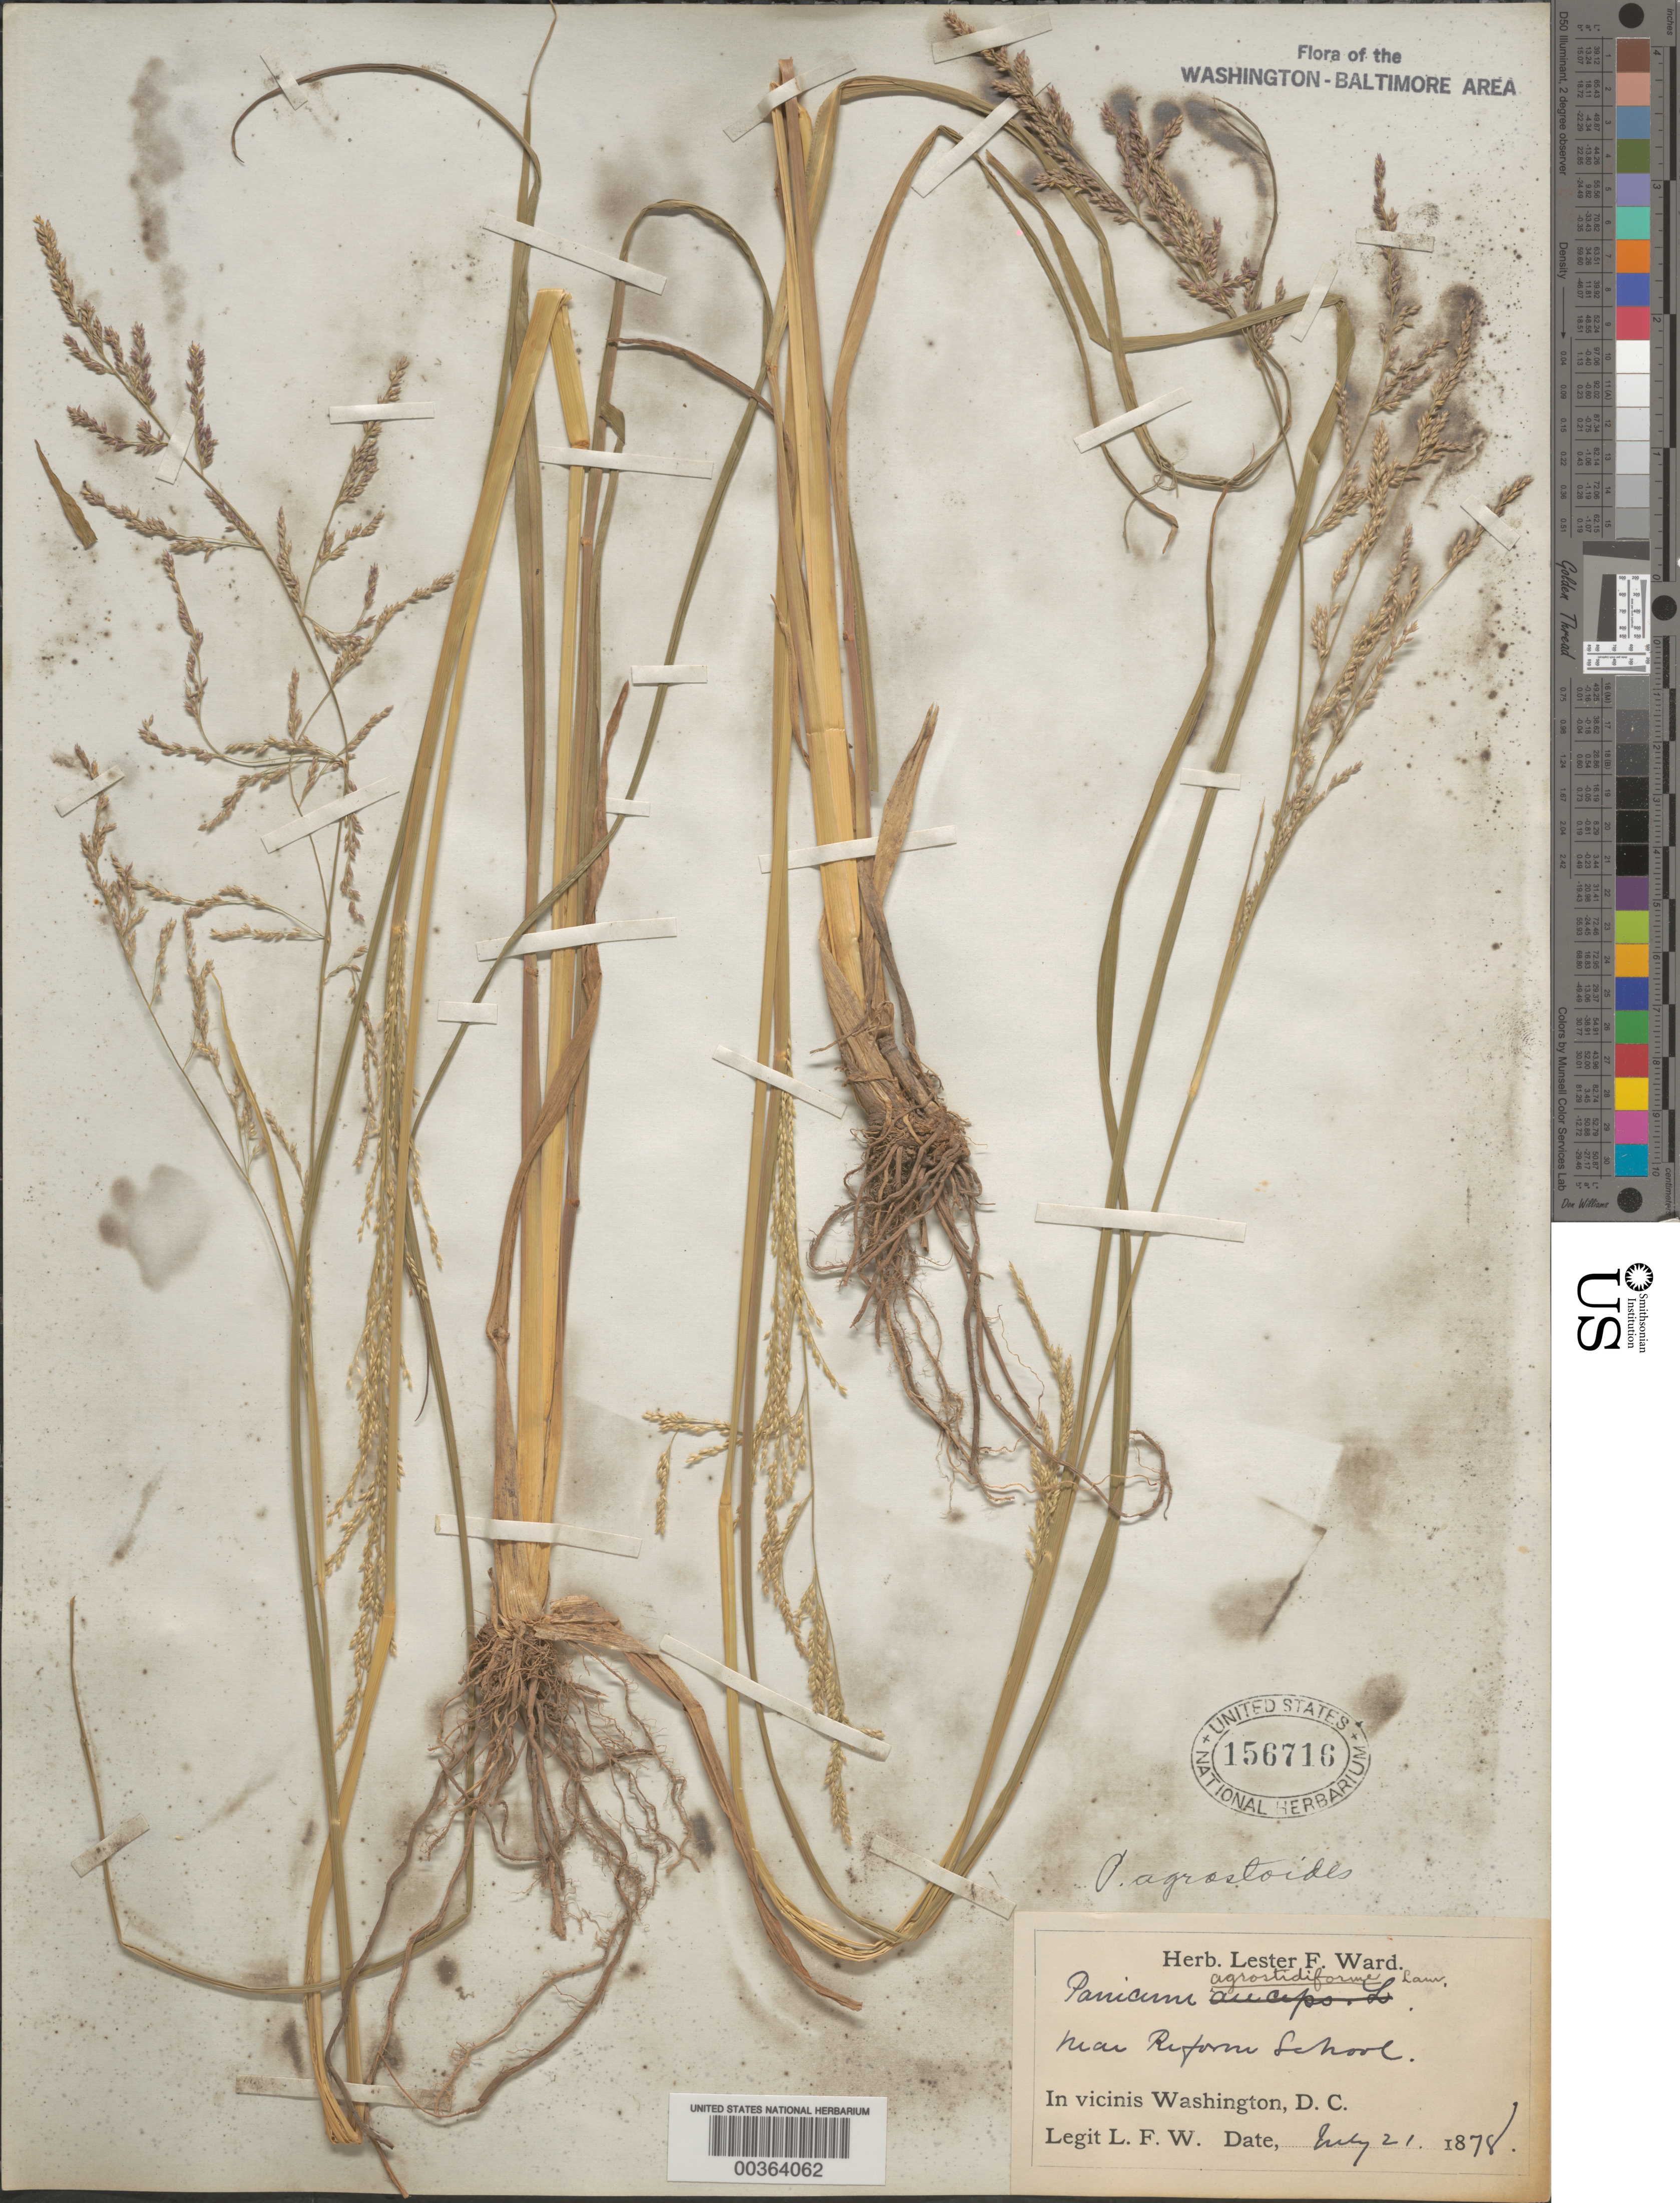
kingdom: Plantae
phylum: Tracheophyta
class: Liliopsida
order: Poales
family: Poaceae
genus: Coleataenia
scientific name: Coleataenia rigidula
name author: (Bosc ex Nees) LeBlond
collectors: L. F. Ward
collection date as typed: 21 Jul 1878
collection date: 1878-07-21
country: United States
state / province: District of Columbia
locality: Near Reform School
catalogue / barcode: US 156716